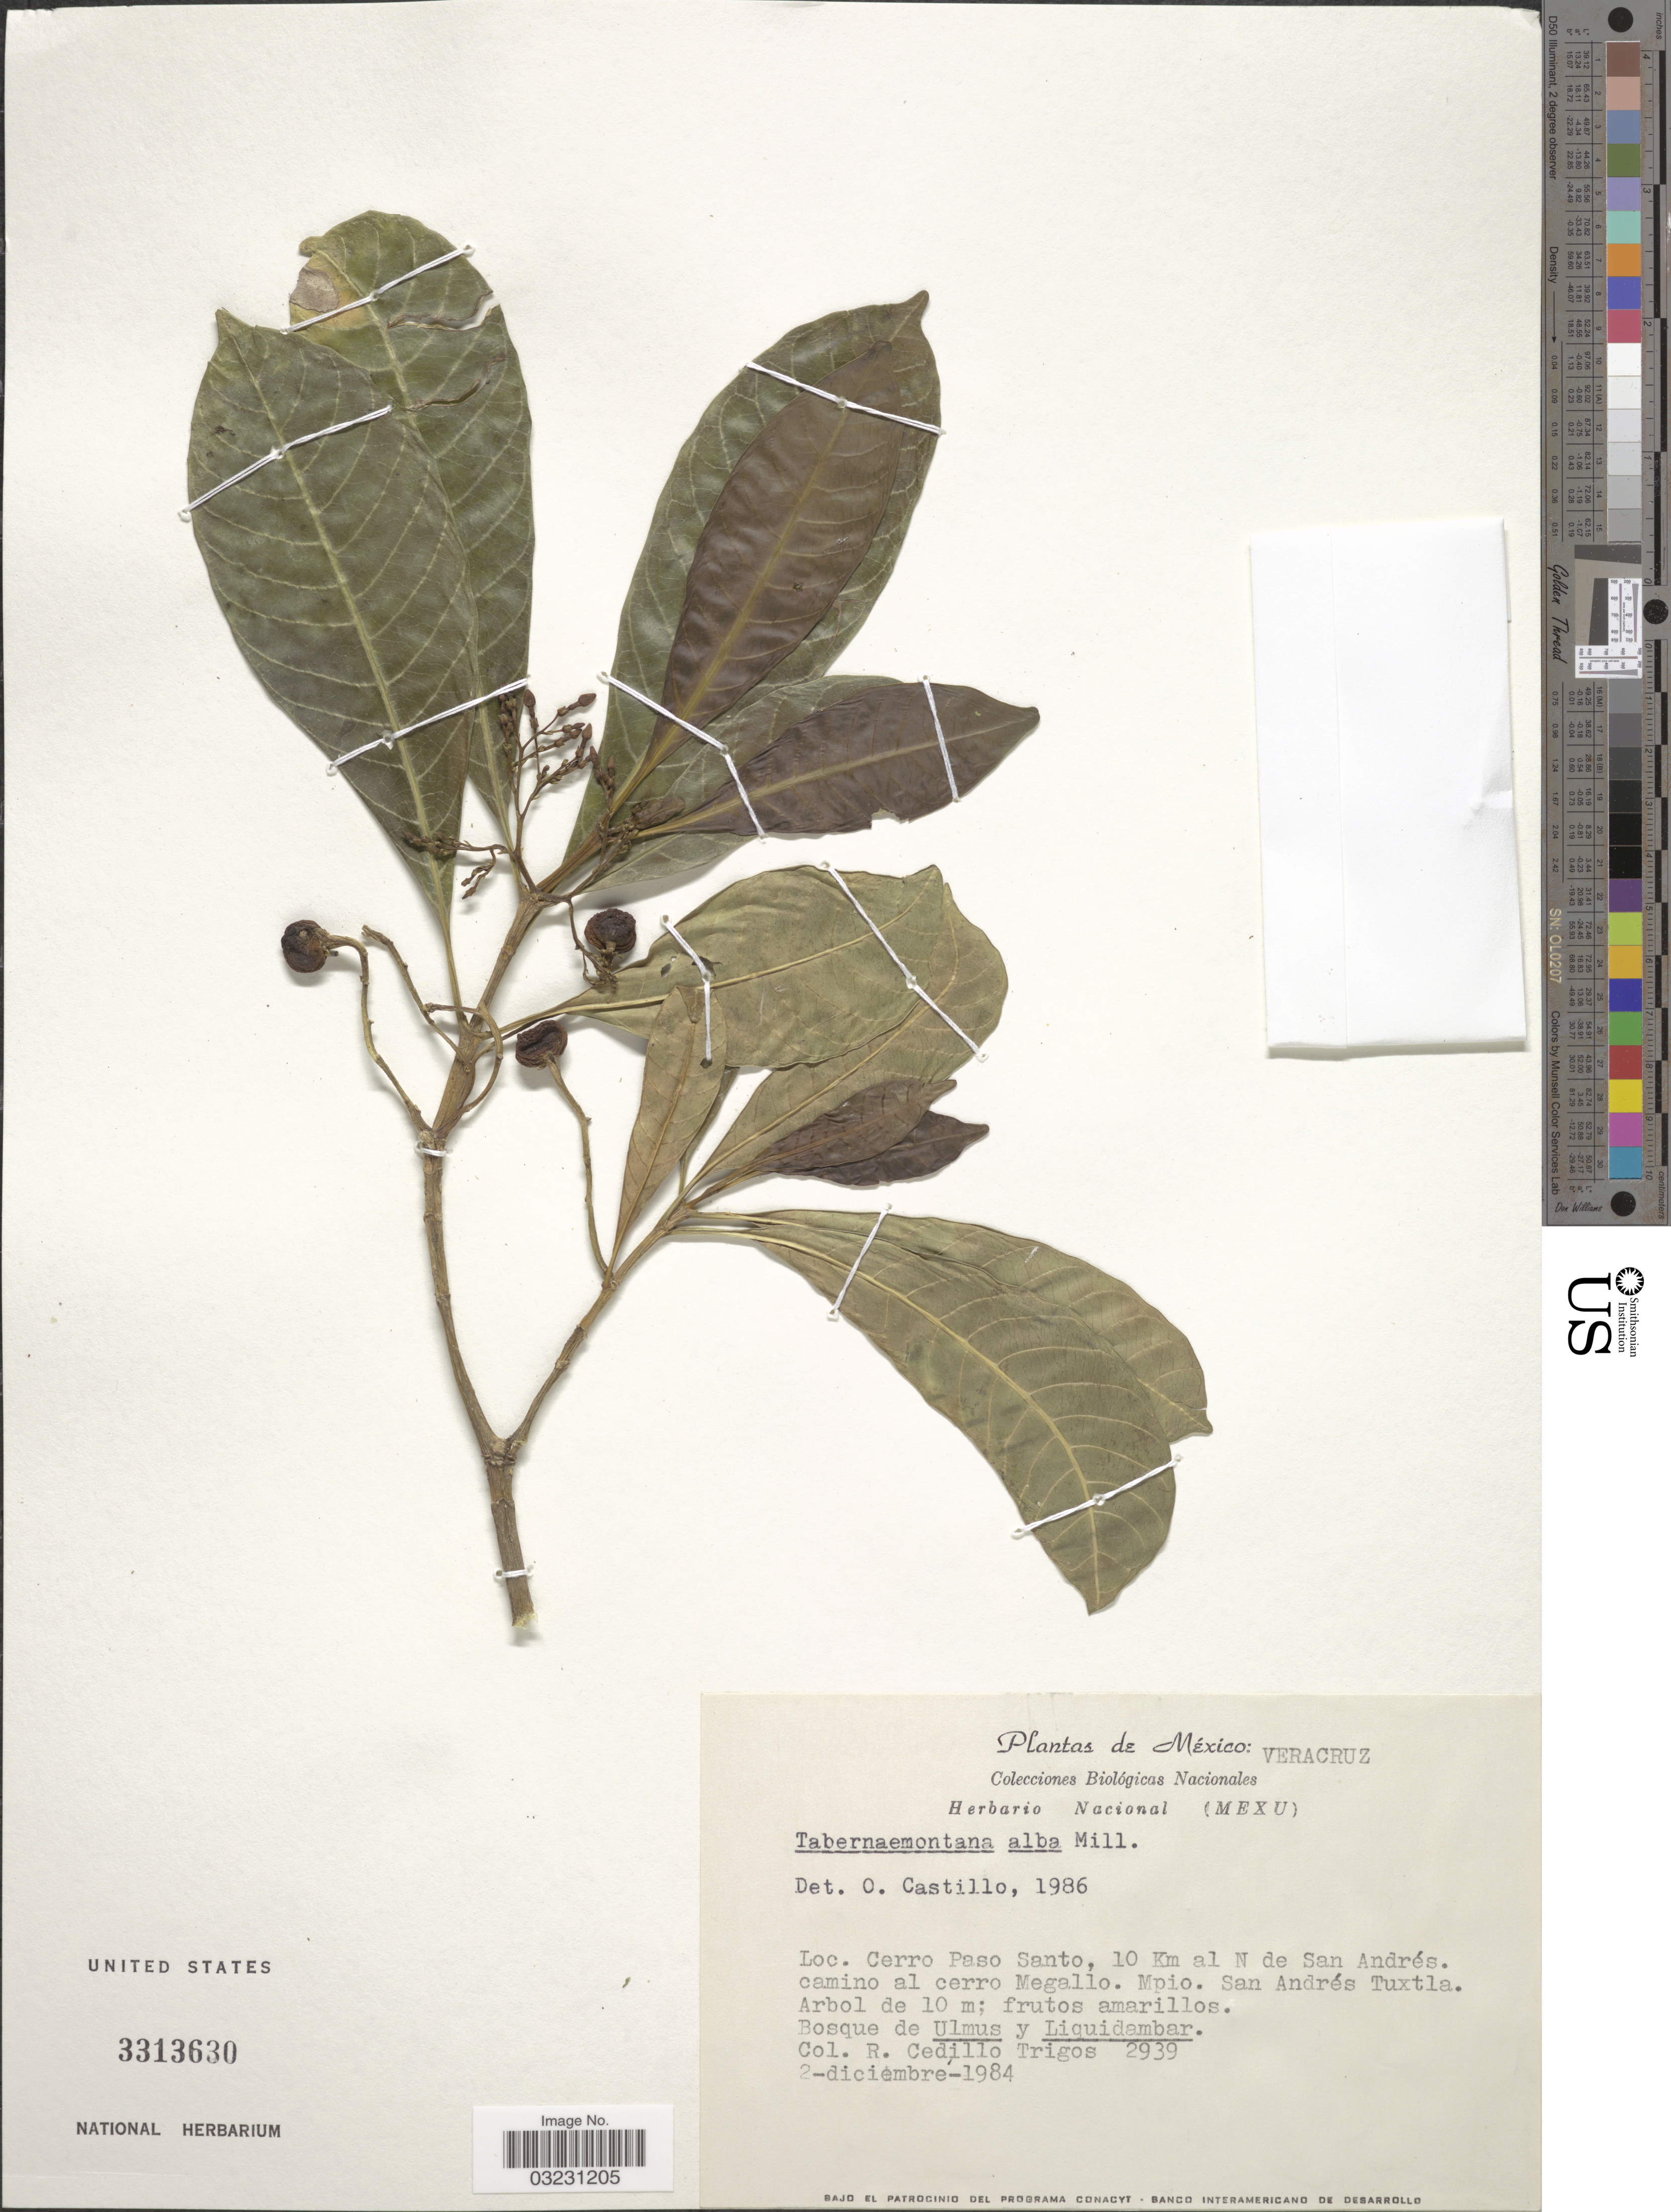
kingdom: Plantae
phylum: Tracheophyta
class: Magnoliopsida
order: Gentianales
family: Apocynaceae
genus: Tabernaemontana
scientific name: Tabernaemontana alba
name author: Mill.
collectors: R. CedilloT.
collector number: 2939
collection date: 1984-12-02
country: Mexico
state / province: Veracruz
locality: Veracruz. Cerro Paso Santo, 10 Km al N de San Andrés. camino al cerro Megallo. Mpio. San Andrés Tuxtla.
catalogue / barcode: US 3313630